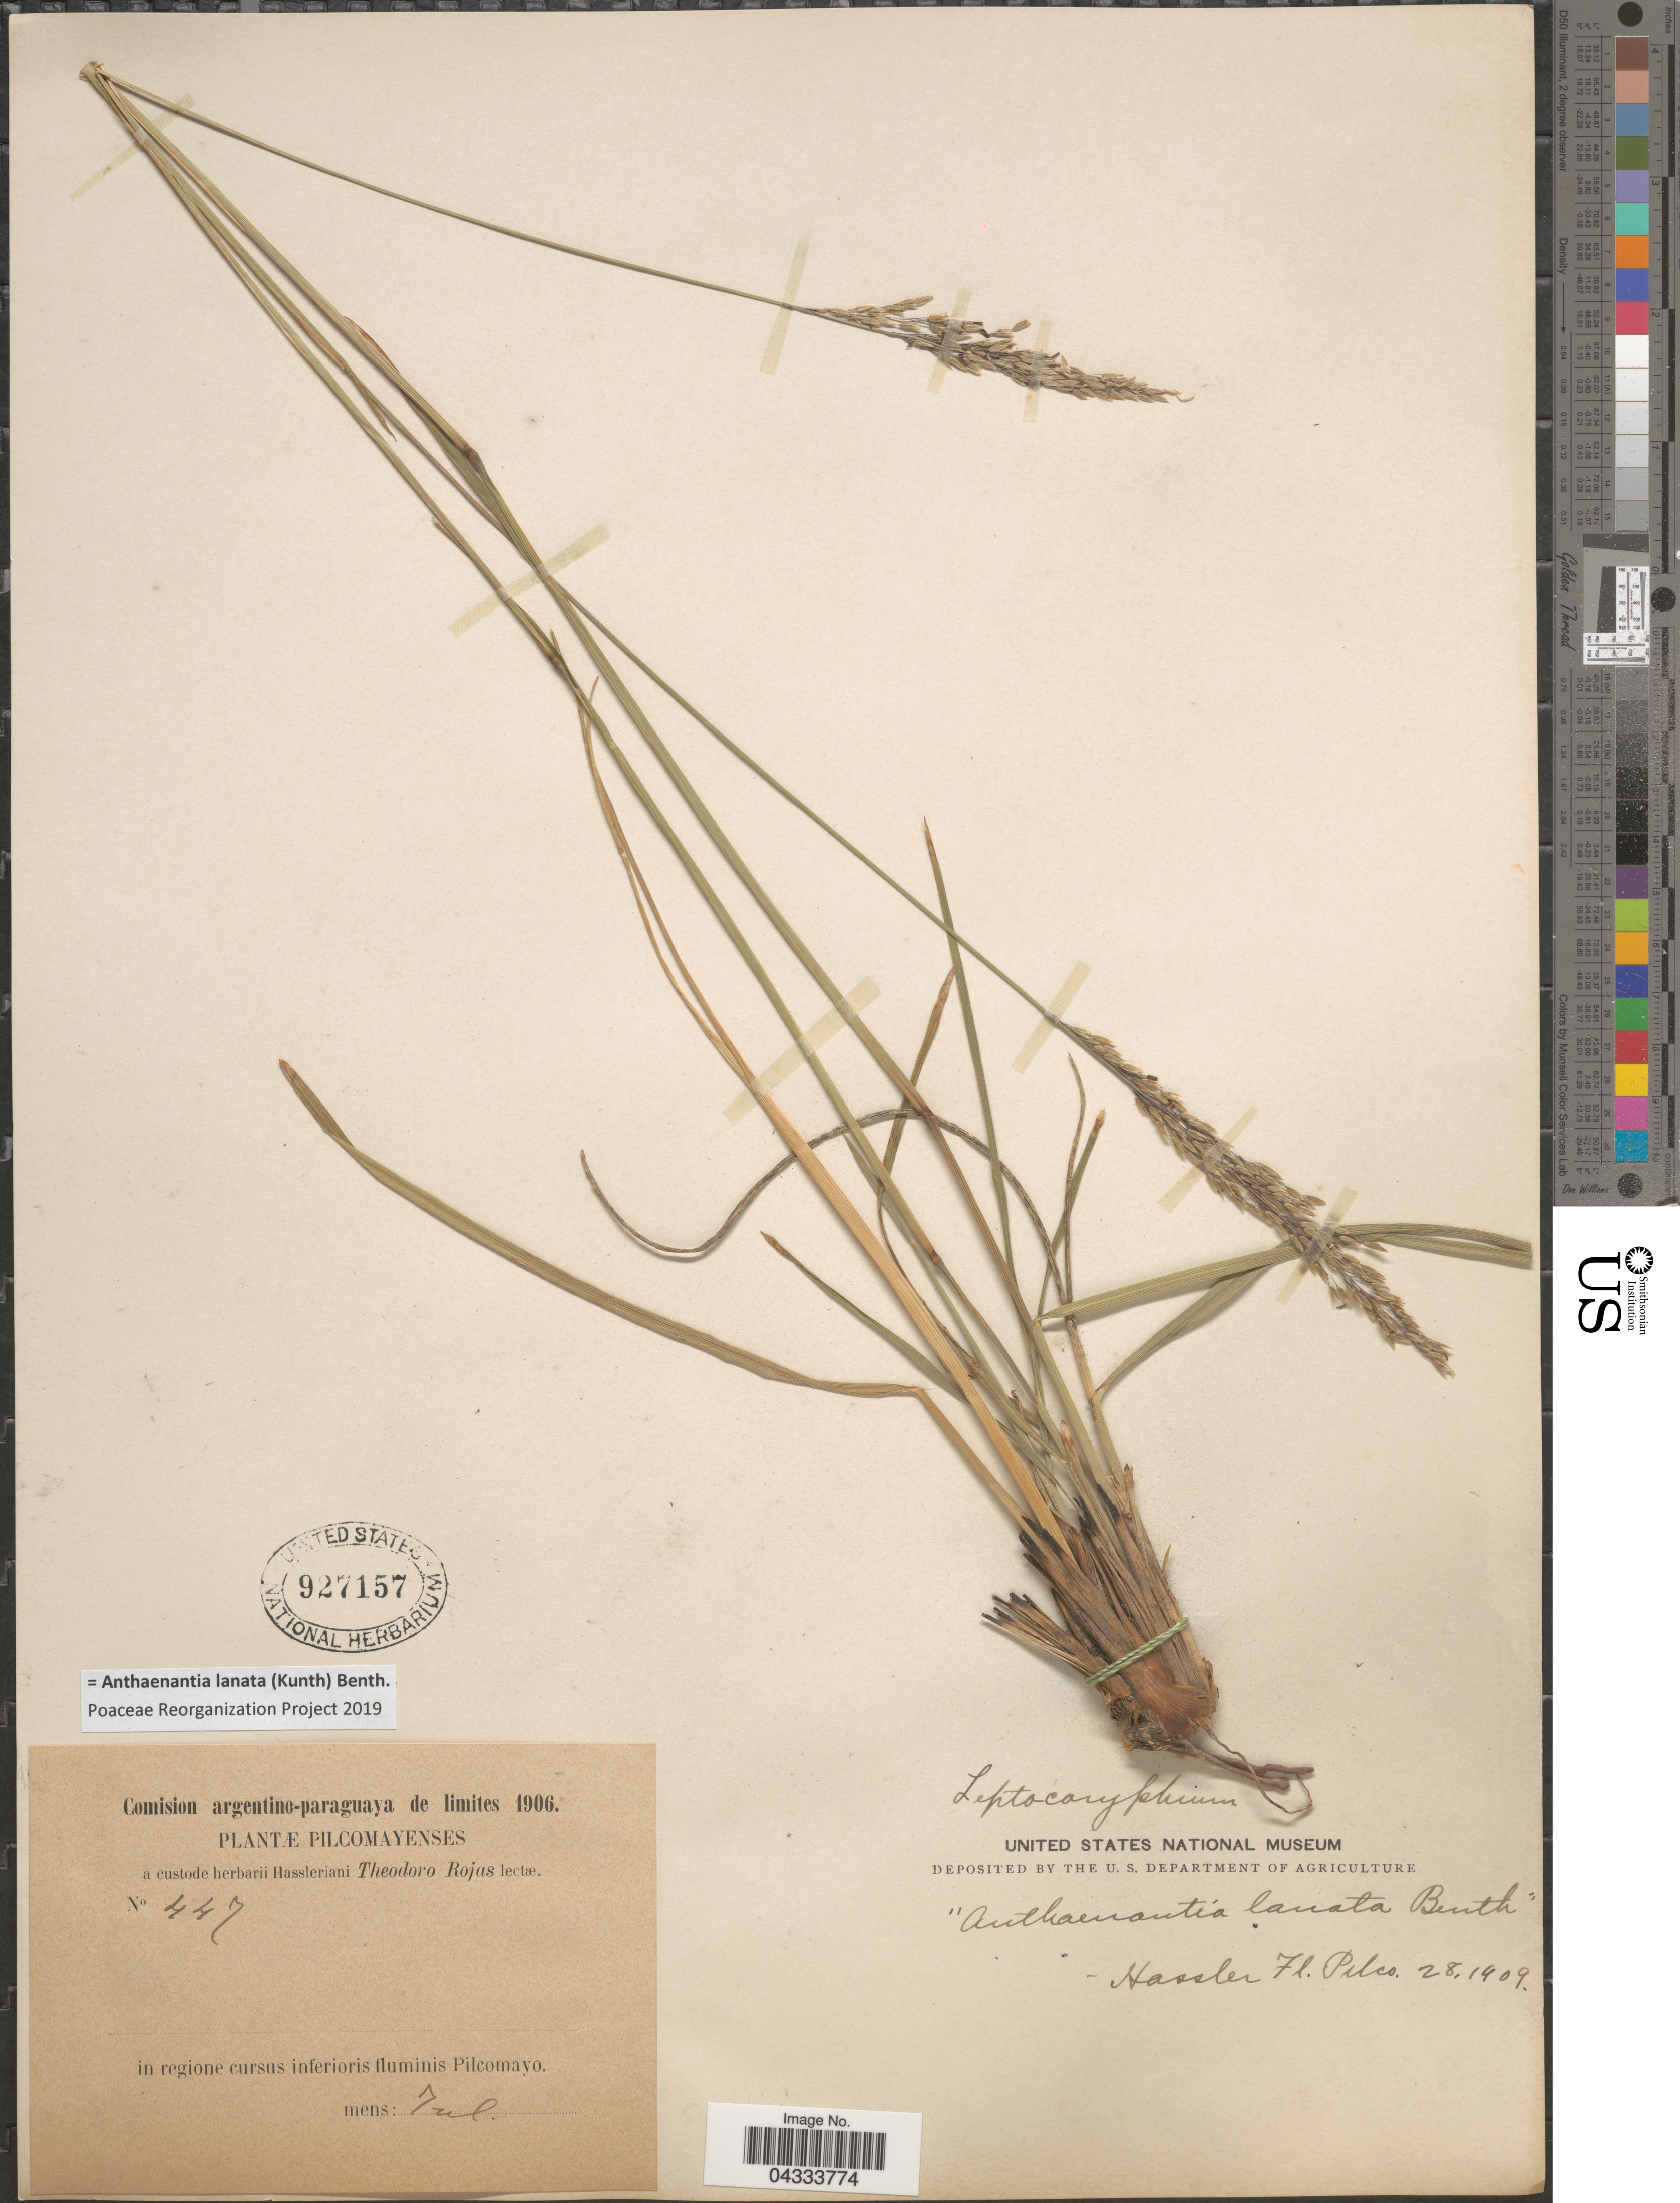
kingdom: Plantae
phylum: Tracheophyta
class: Liliopsida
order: Poales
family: Poaceae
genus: Anthaenantia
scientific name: Anthaenantia lanata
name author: (Kunth) Benth.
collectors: T. Rojas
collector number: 447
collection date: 1906-07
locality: Pilcomayensis. In regione cursus inferioris fluminis Pilcomayo.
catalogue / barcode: US 927157